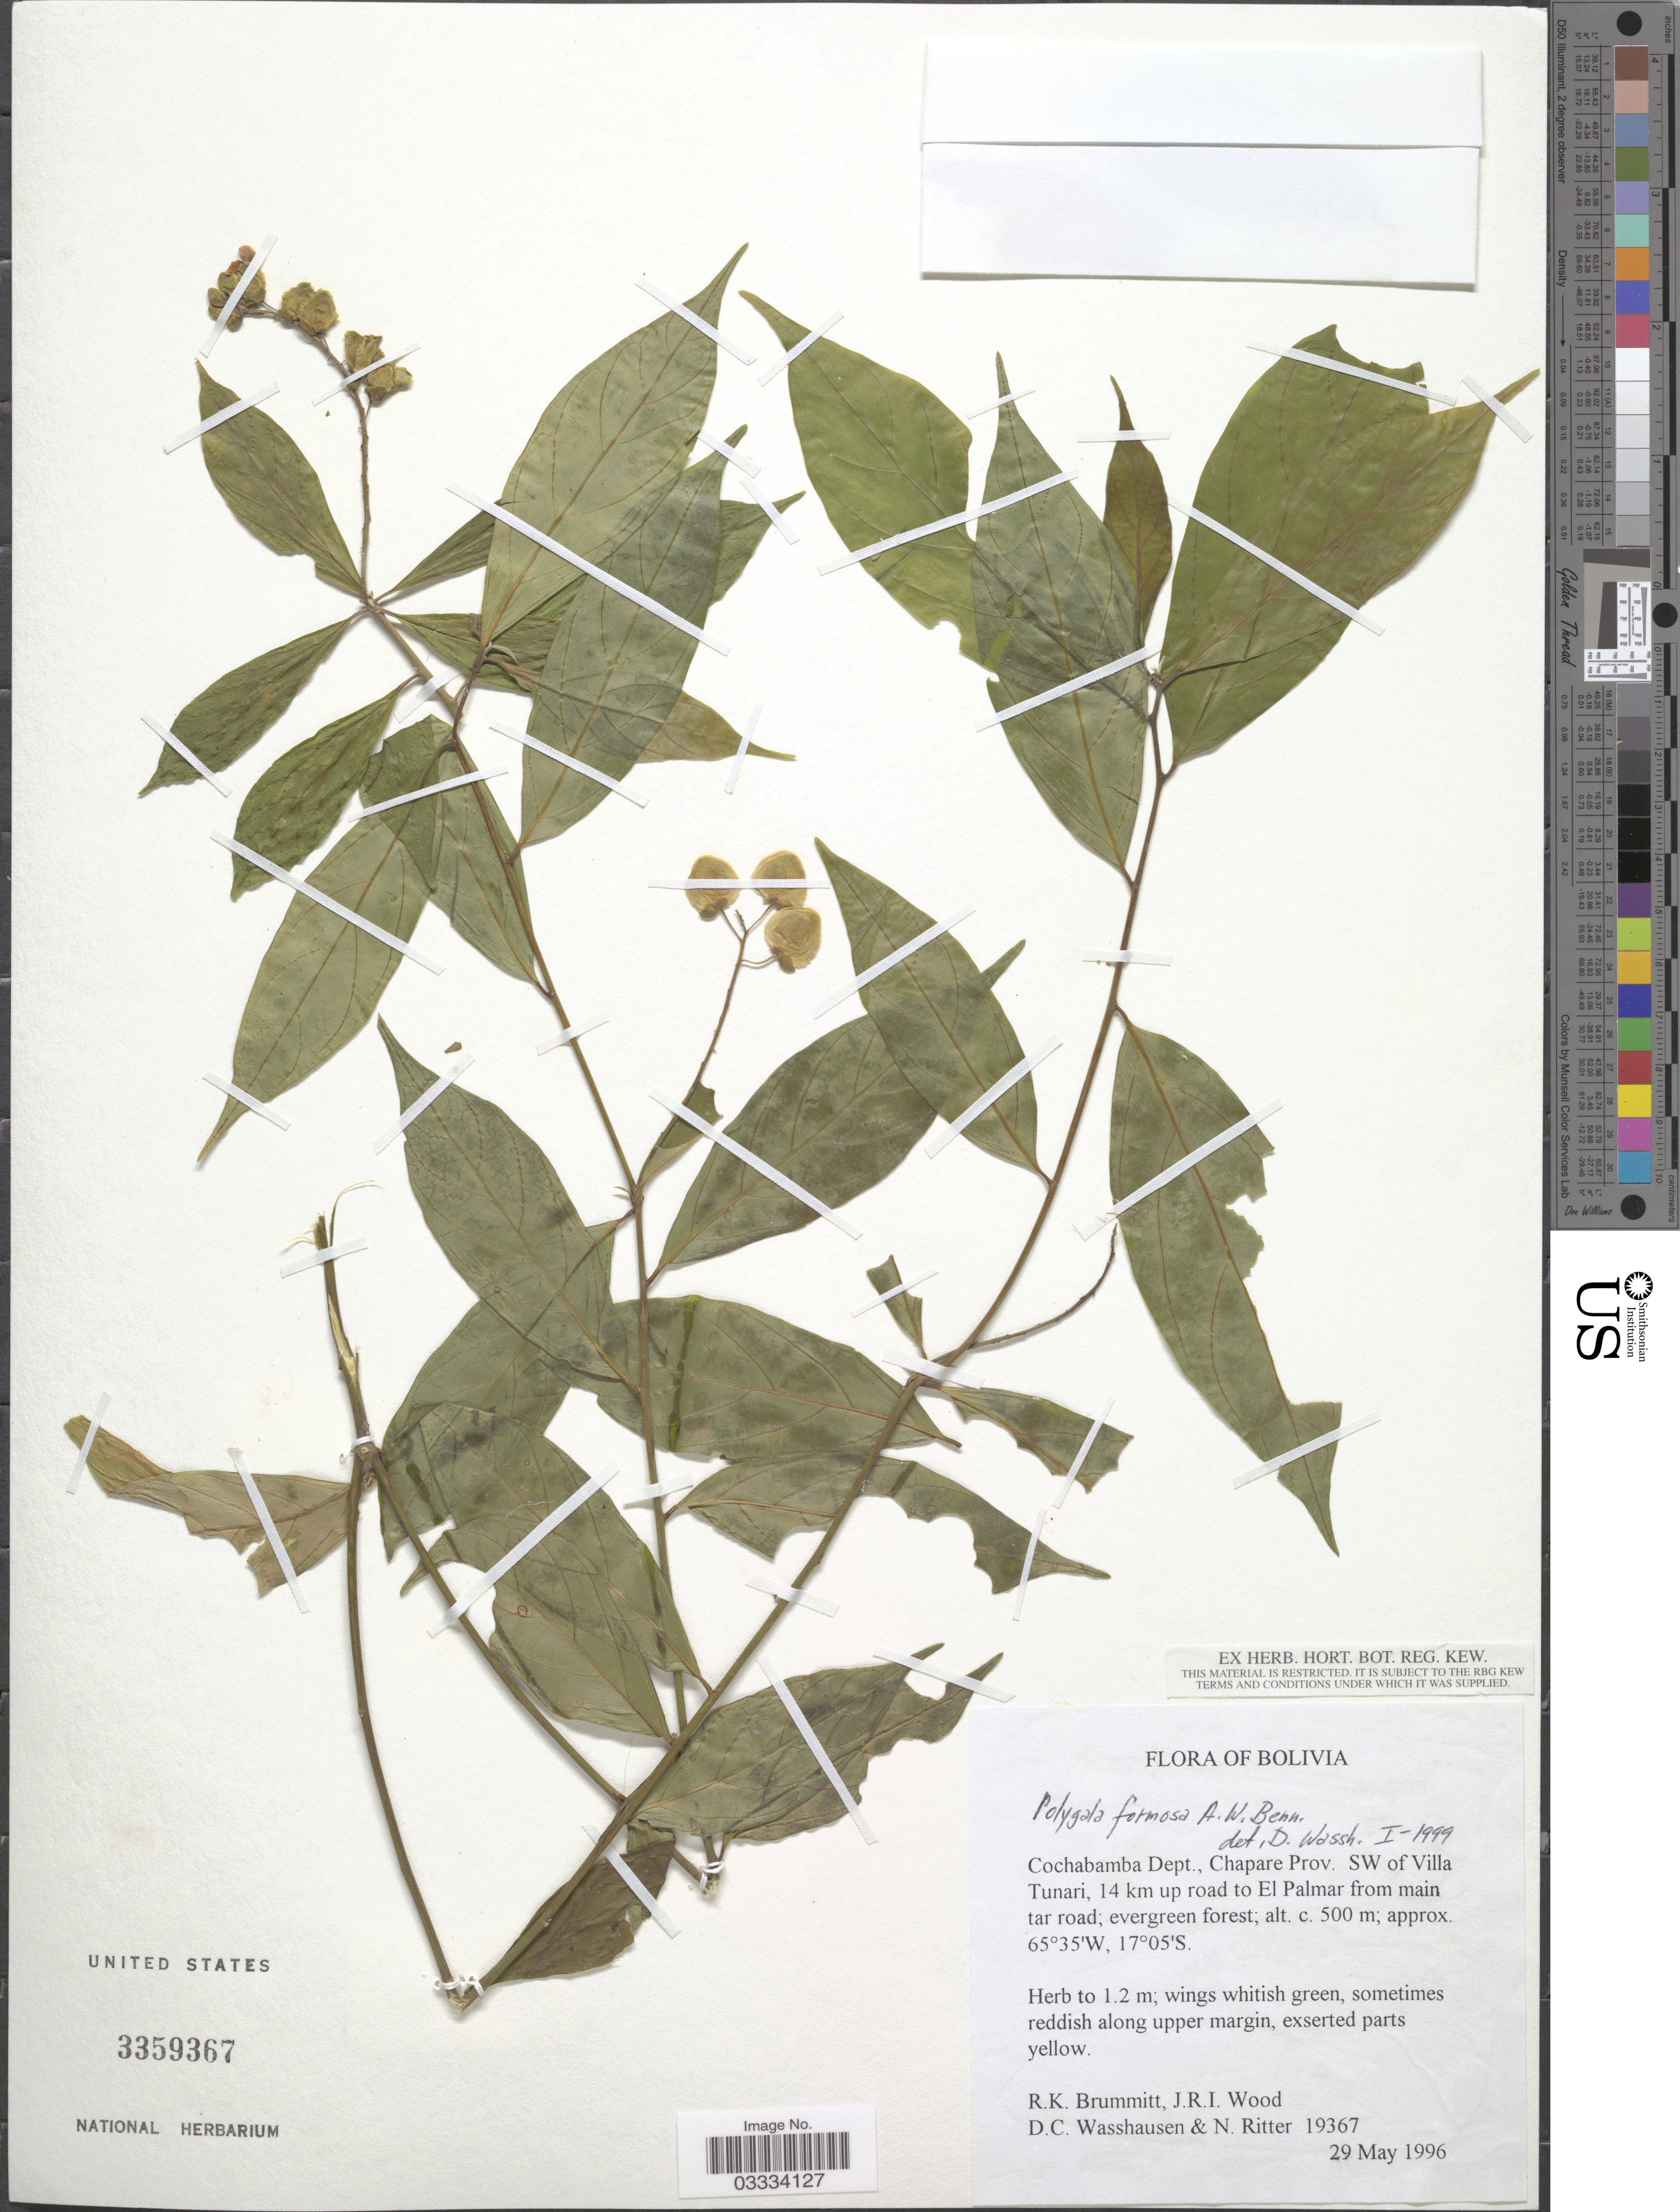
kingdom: Plantae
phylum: Tracheophyta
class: Magnoliopsida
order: Fabales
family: Polygalaceae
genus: Caamembeca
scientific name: Caamembeca andina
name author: (A.W. Benn.) J.F.B. Pastore & Mabb.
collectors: R. K. Brummitt, J. R. I. Wood, D. C. Wasshausen & N. Ritter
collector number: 19367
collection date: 1996-05-29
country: Bolivia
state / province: Cochabamba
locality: Cochabamba Dept., Chapare Prov., SW of Villa Tunari, 14 km up road to El Palmar from main tar road.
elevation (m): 500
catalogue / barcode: US 3359367